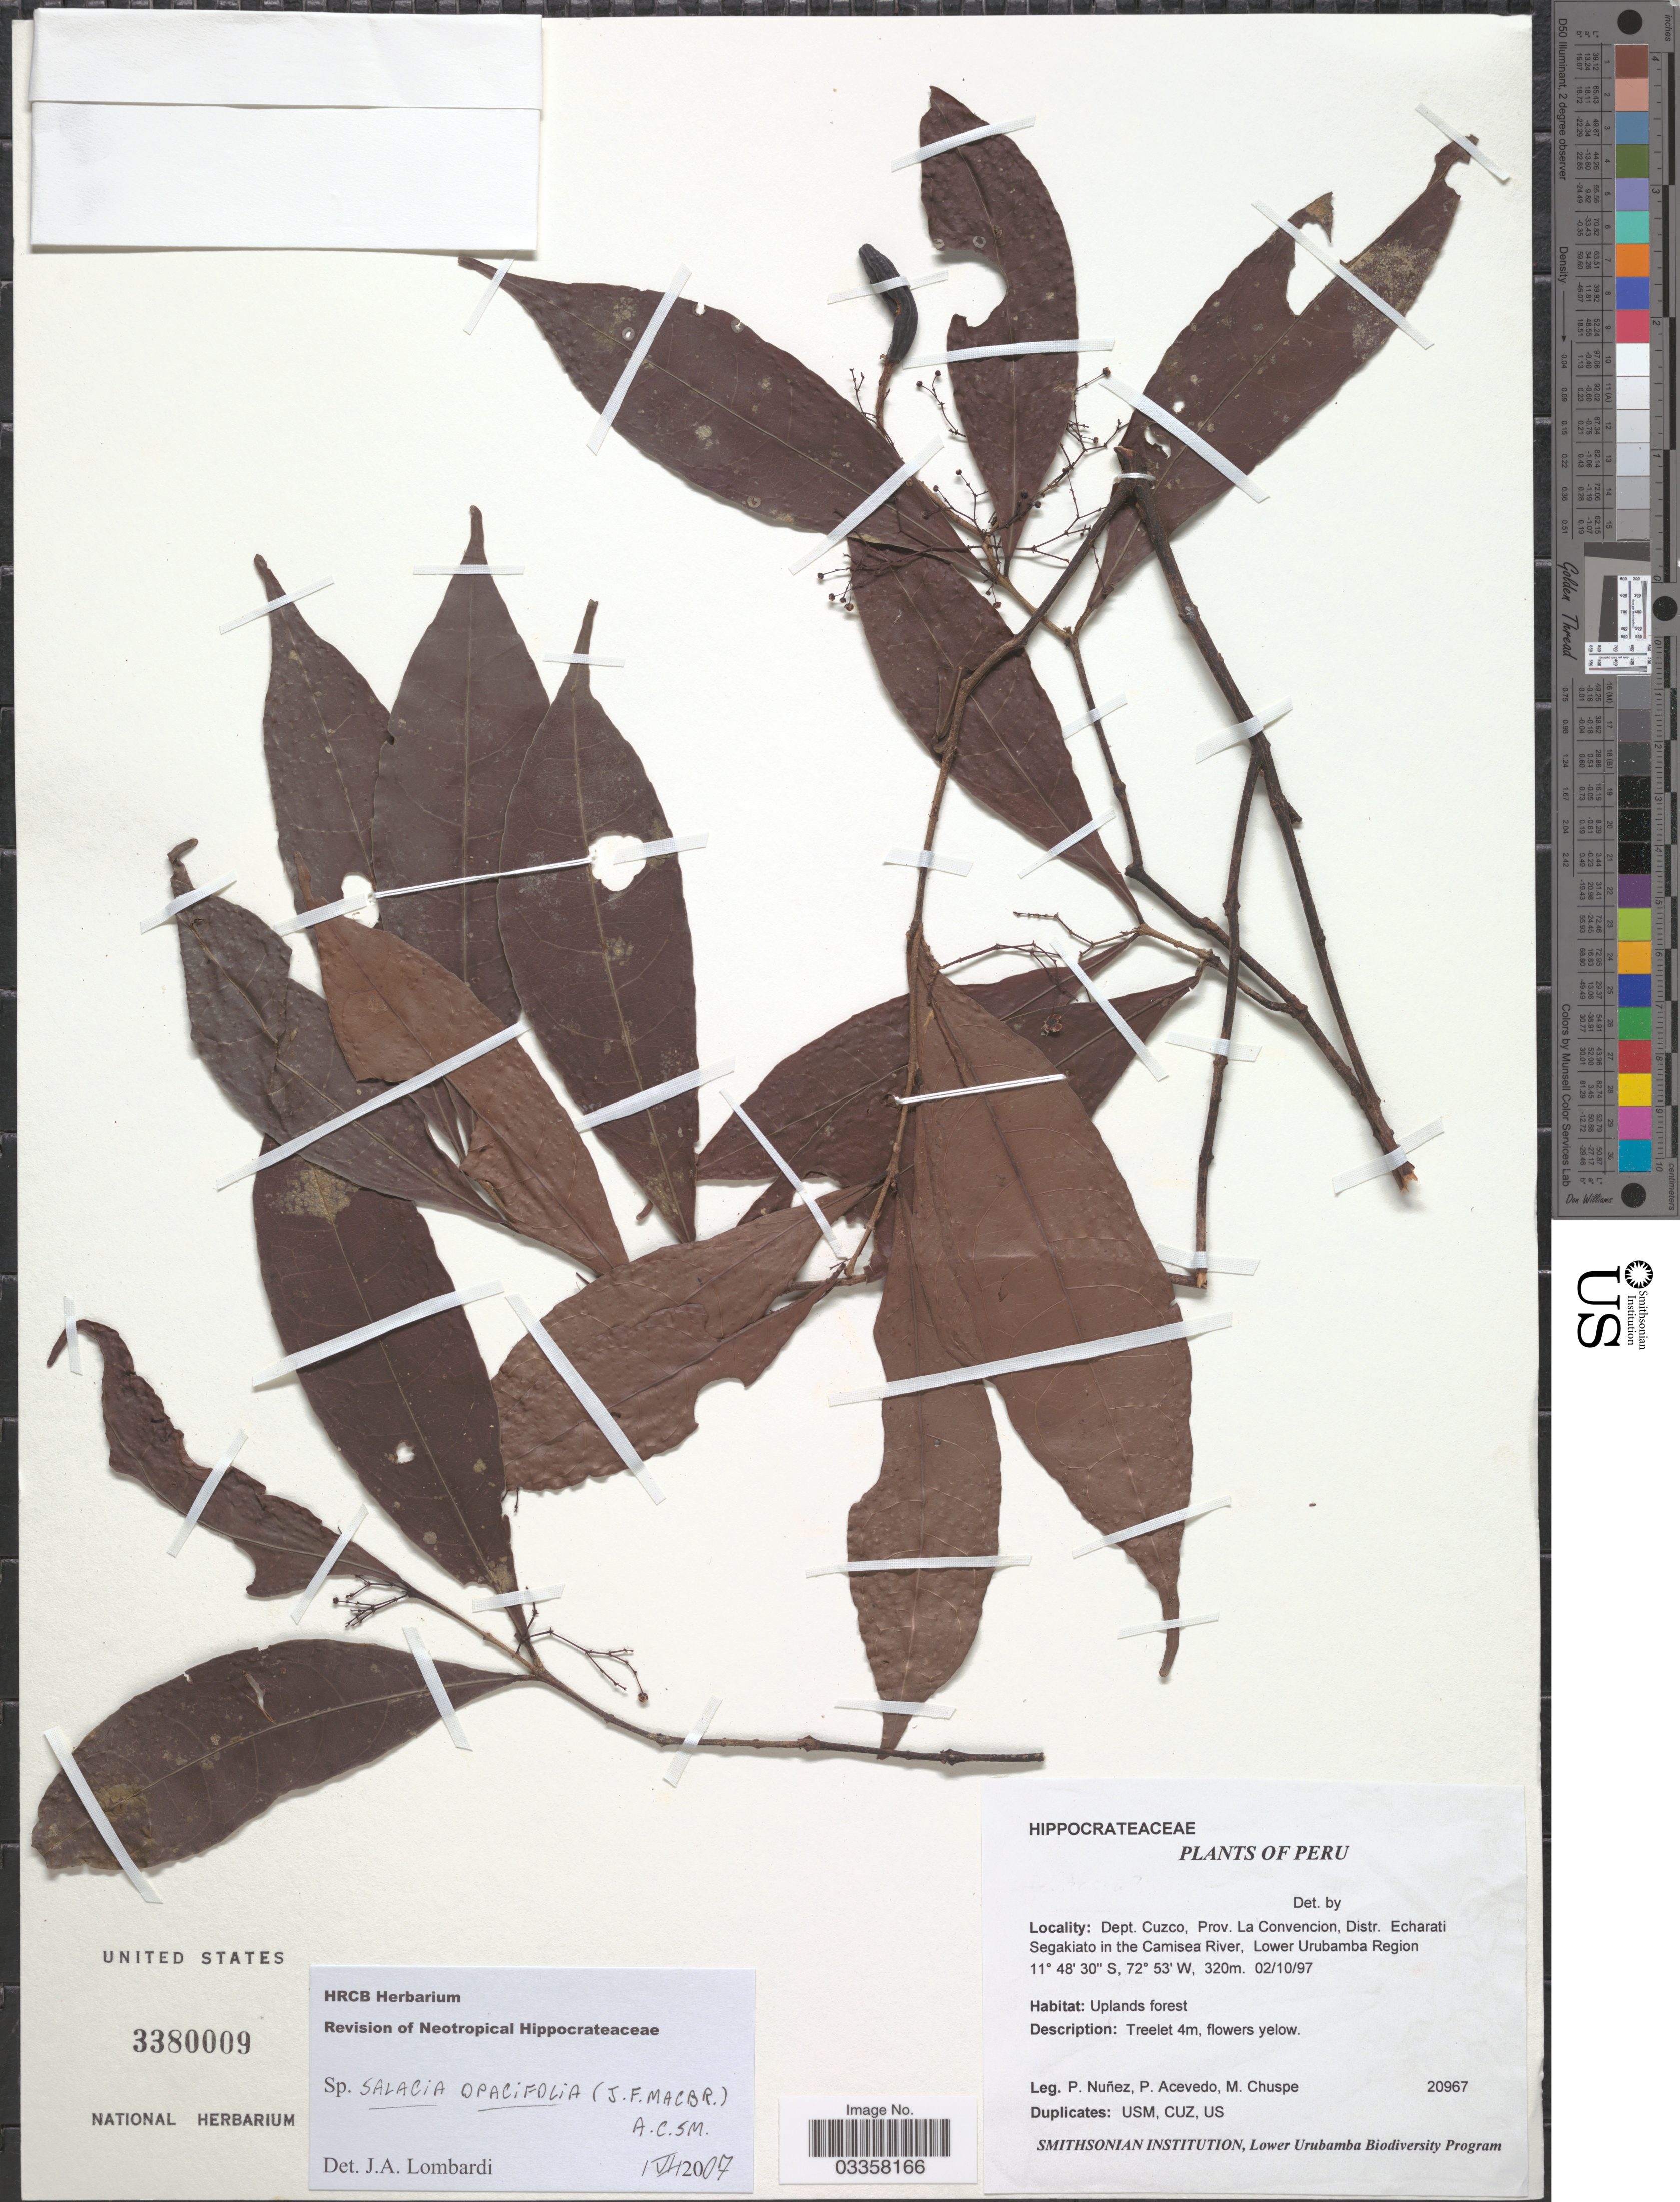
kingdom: Plantae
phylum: Tracheophyta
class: Magnoliopsida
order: Celastrales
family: Celastraceae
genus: Salacia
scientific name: Salacia opacifolia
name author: (J.F. Macbr.) A.C. Sm.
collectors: P. Nuñez V., P. Acevedo-Rodr. & M. Chuspe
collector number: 20967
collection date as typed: Transcribed d/m/y: 2/10/97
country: Peru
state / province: Cusco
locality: Dept. Cuzco, Prov. La Convencion, Distr. Echarati Segakiato in the Camisea River, Lower Urubamba Region.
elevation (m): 320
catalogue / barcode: US 3380009